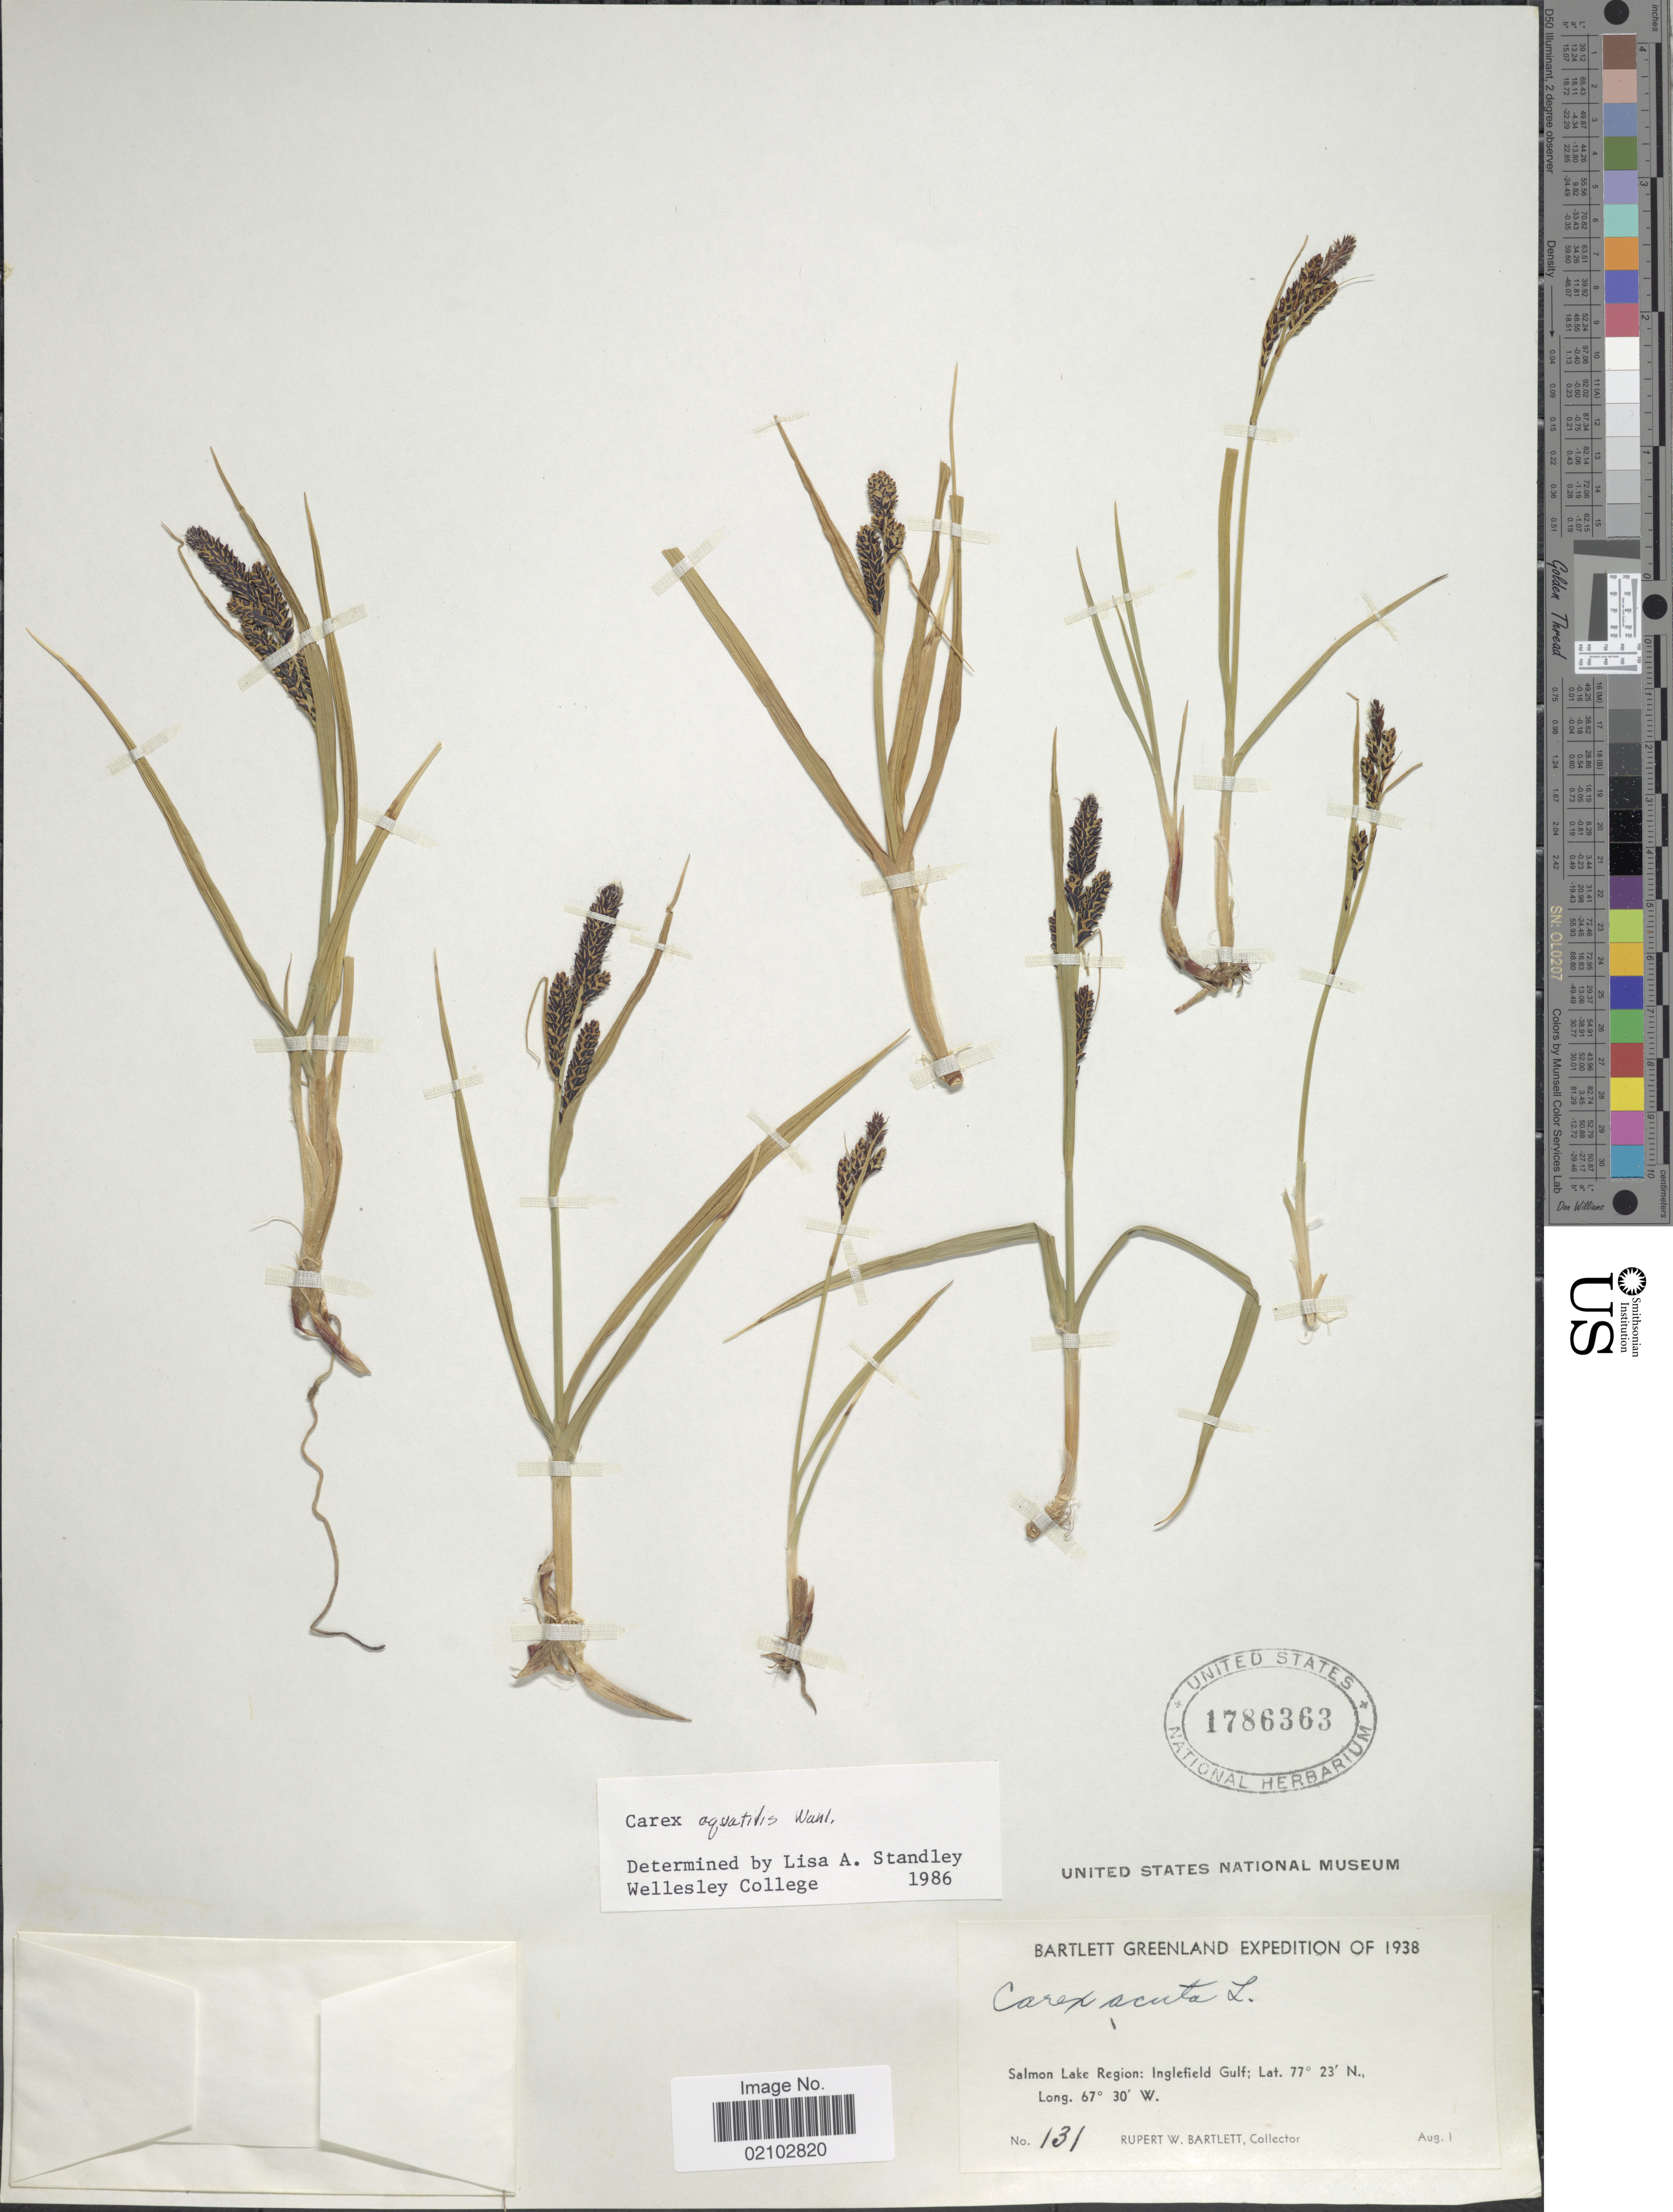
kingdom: Plantae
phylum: Tracheophyta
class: Liliopsida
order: Poales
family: Cyperaceae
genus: Carex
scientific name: Carex aquatilis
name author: Wahlenb.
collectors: R. W. Bartlett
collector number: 131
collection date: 1938-08-01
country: Greenland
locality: Salmon Lake Region: Inglefield Gulf.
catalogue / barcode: US 1786363